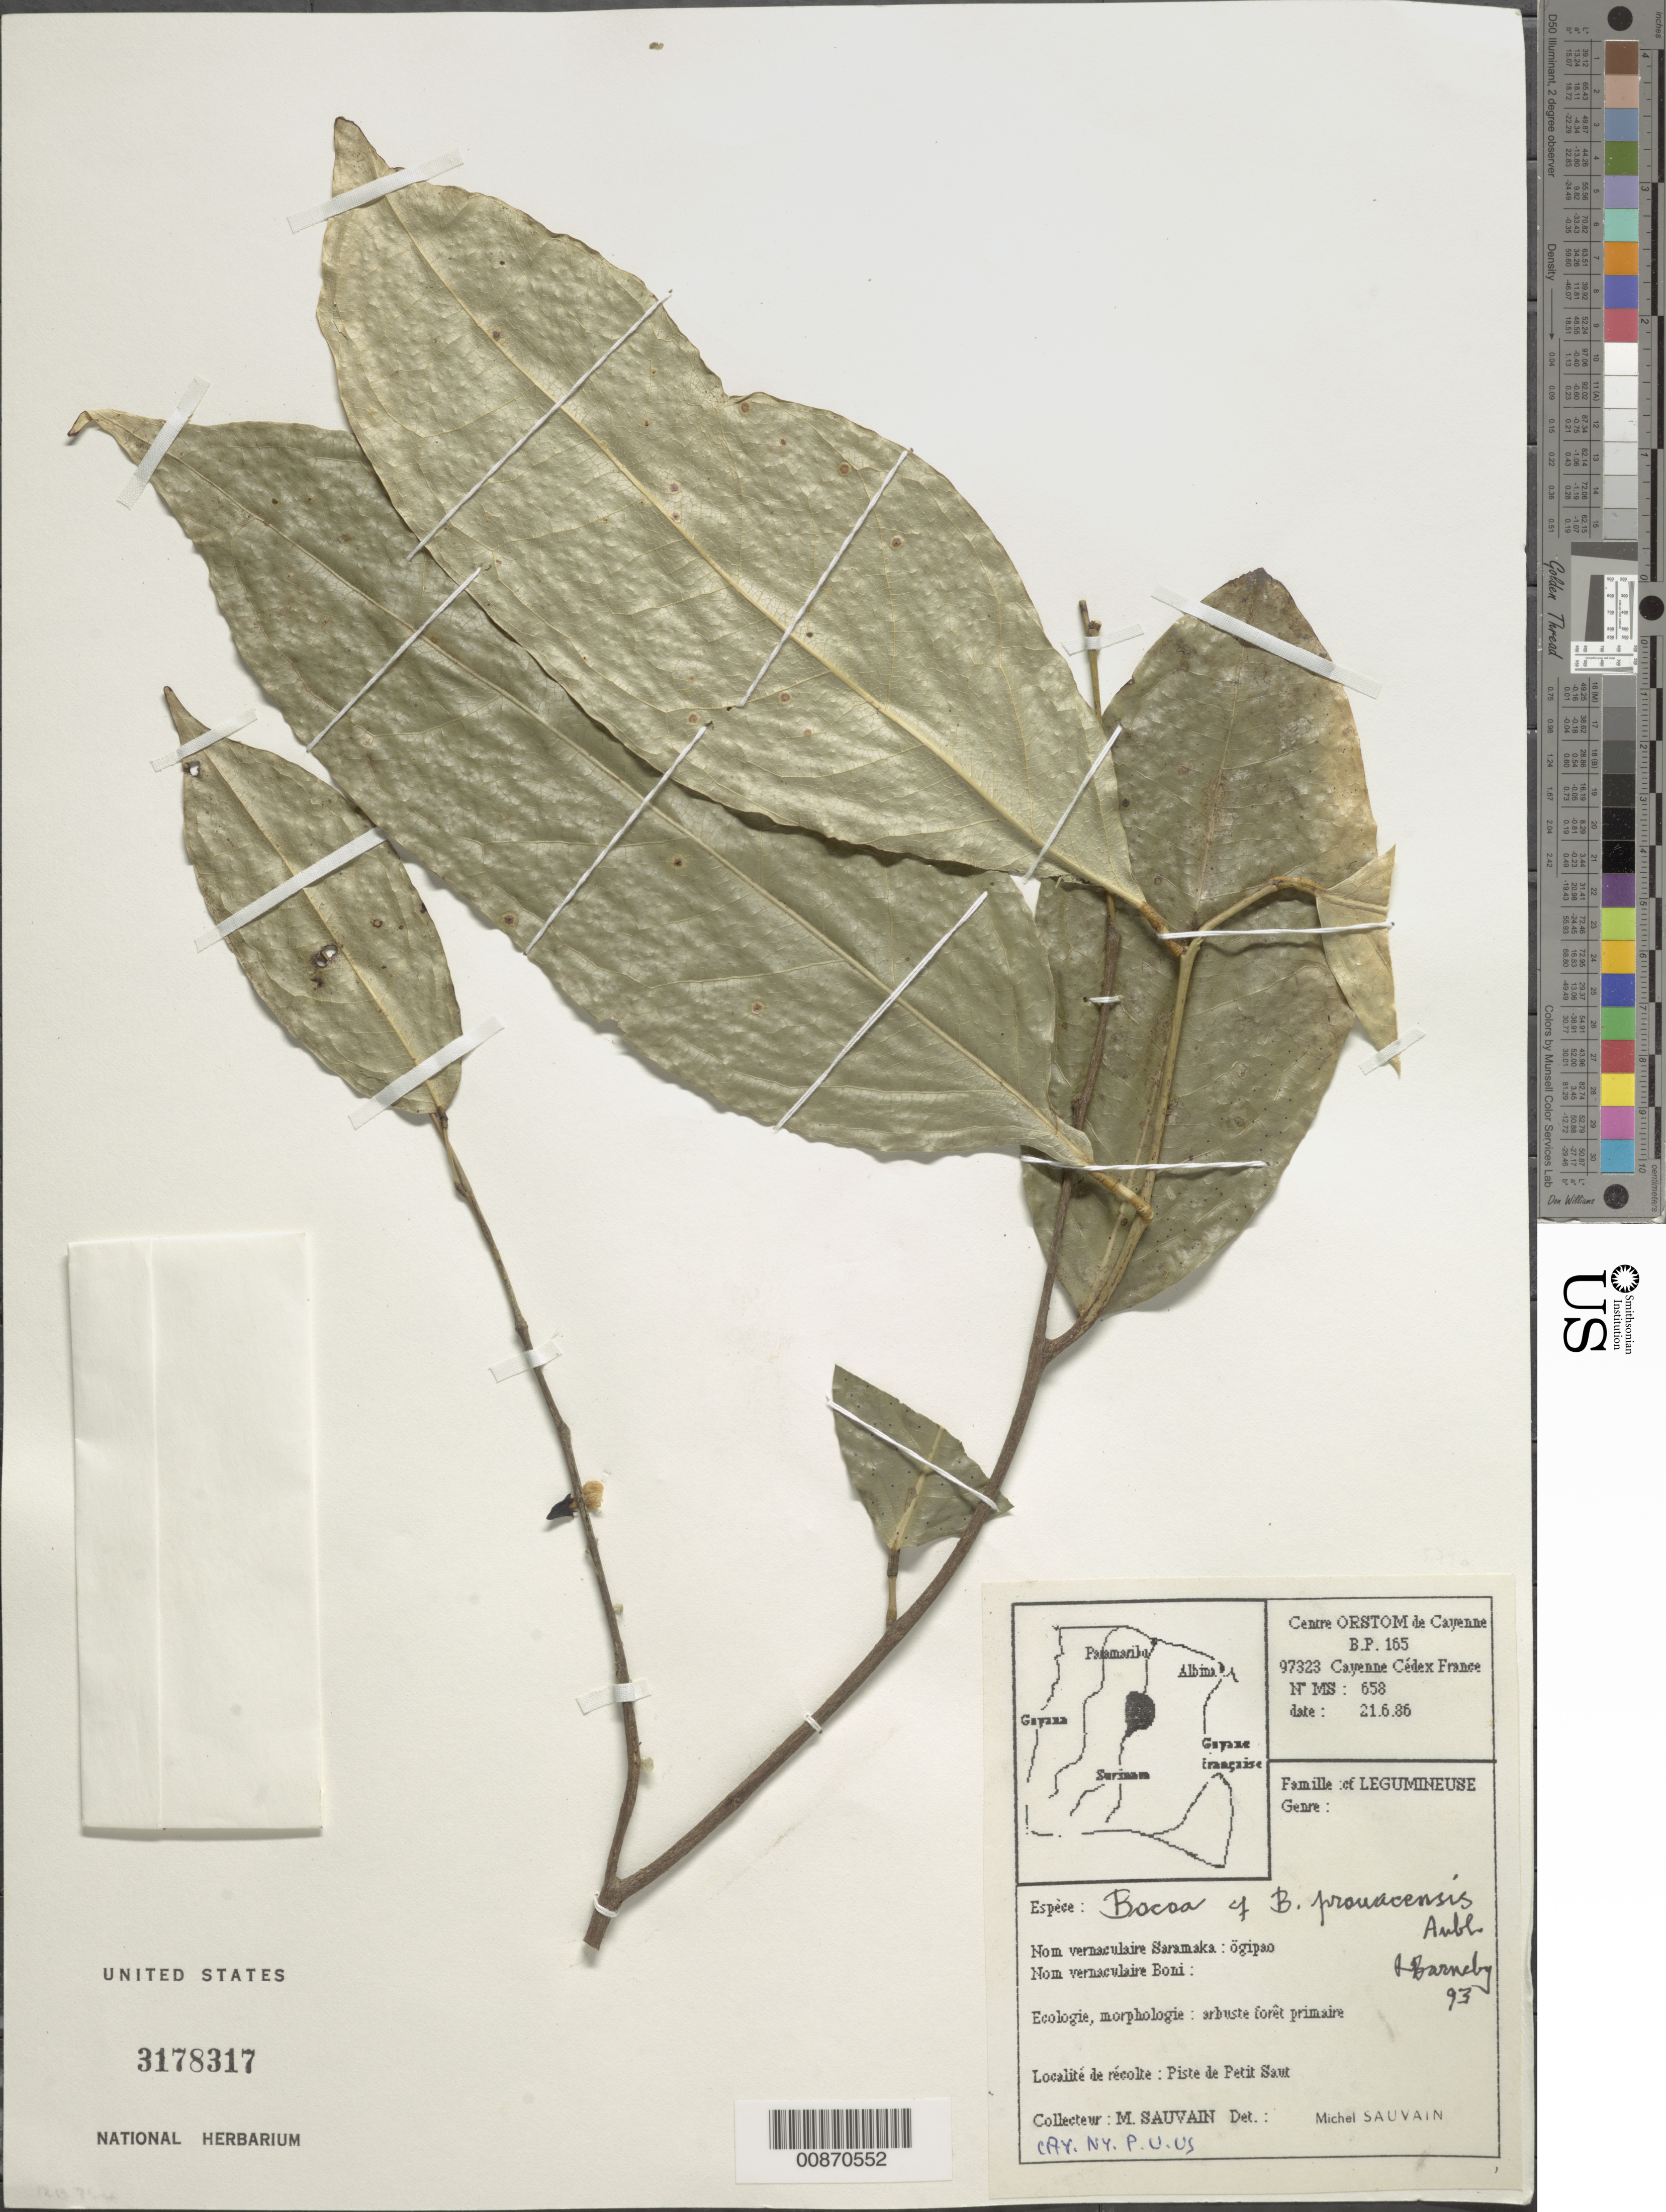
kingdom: Plantae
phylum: Tracheophyta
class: Magnoliopsida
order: Fabales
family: Fabaceae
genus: Bocoa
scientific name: Bocoa prouacensis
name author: Aubl.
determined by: Barneby, Rupert C., (NY)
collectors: M. Sauvain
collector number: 658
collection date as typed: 21-Jun-86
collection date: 1986-06-21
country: French Guiana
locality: Piste de Petit Saut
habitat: Primary forest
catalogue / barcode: US 3178317